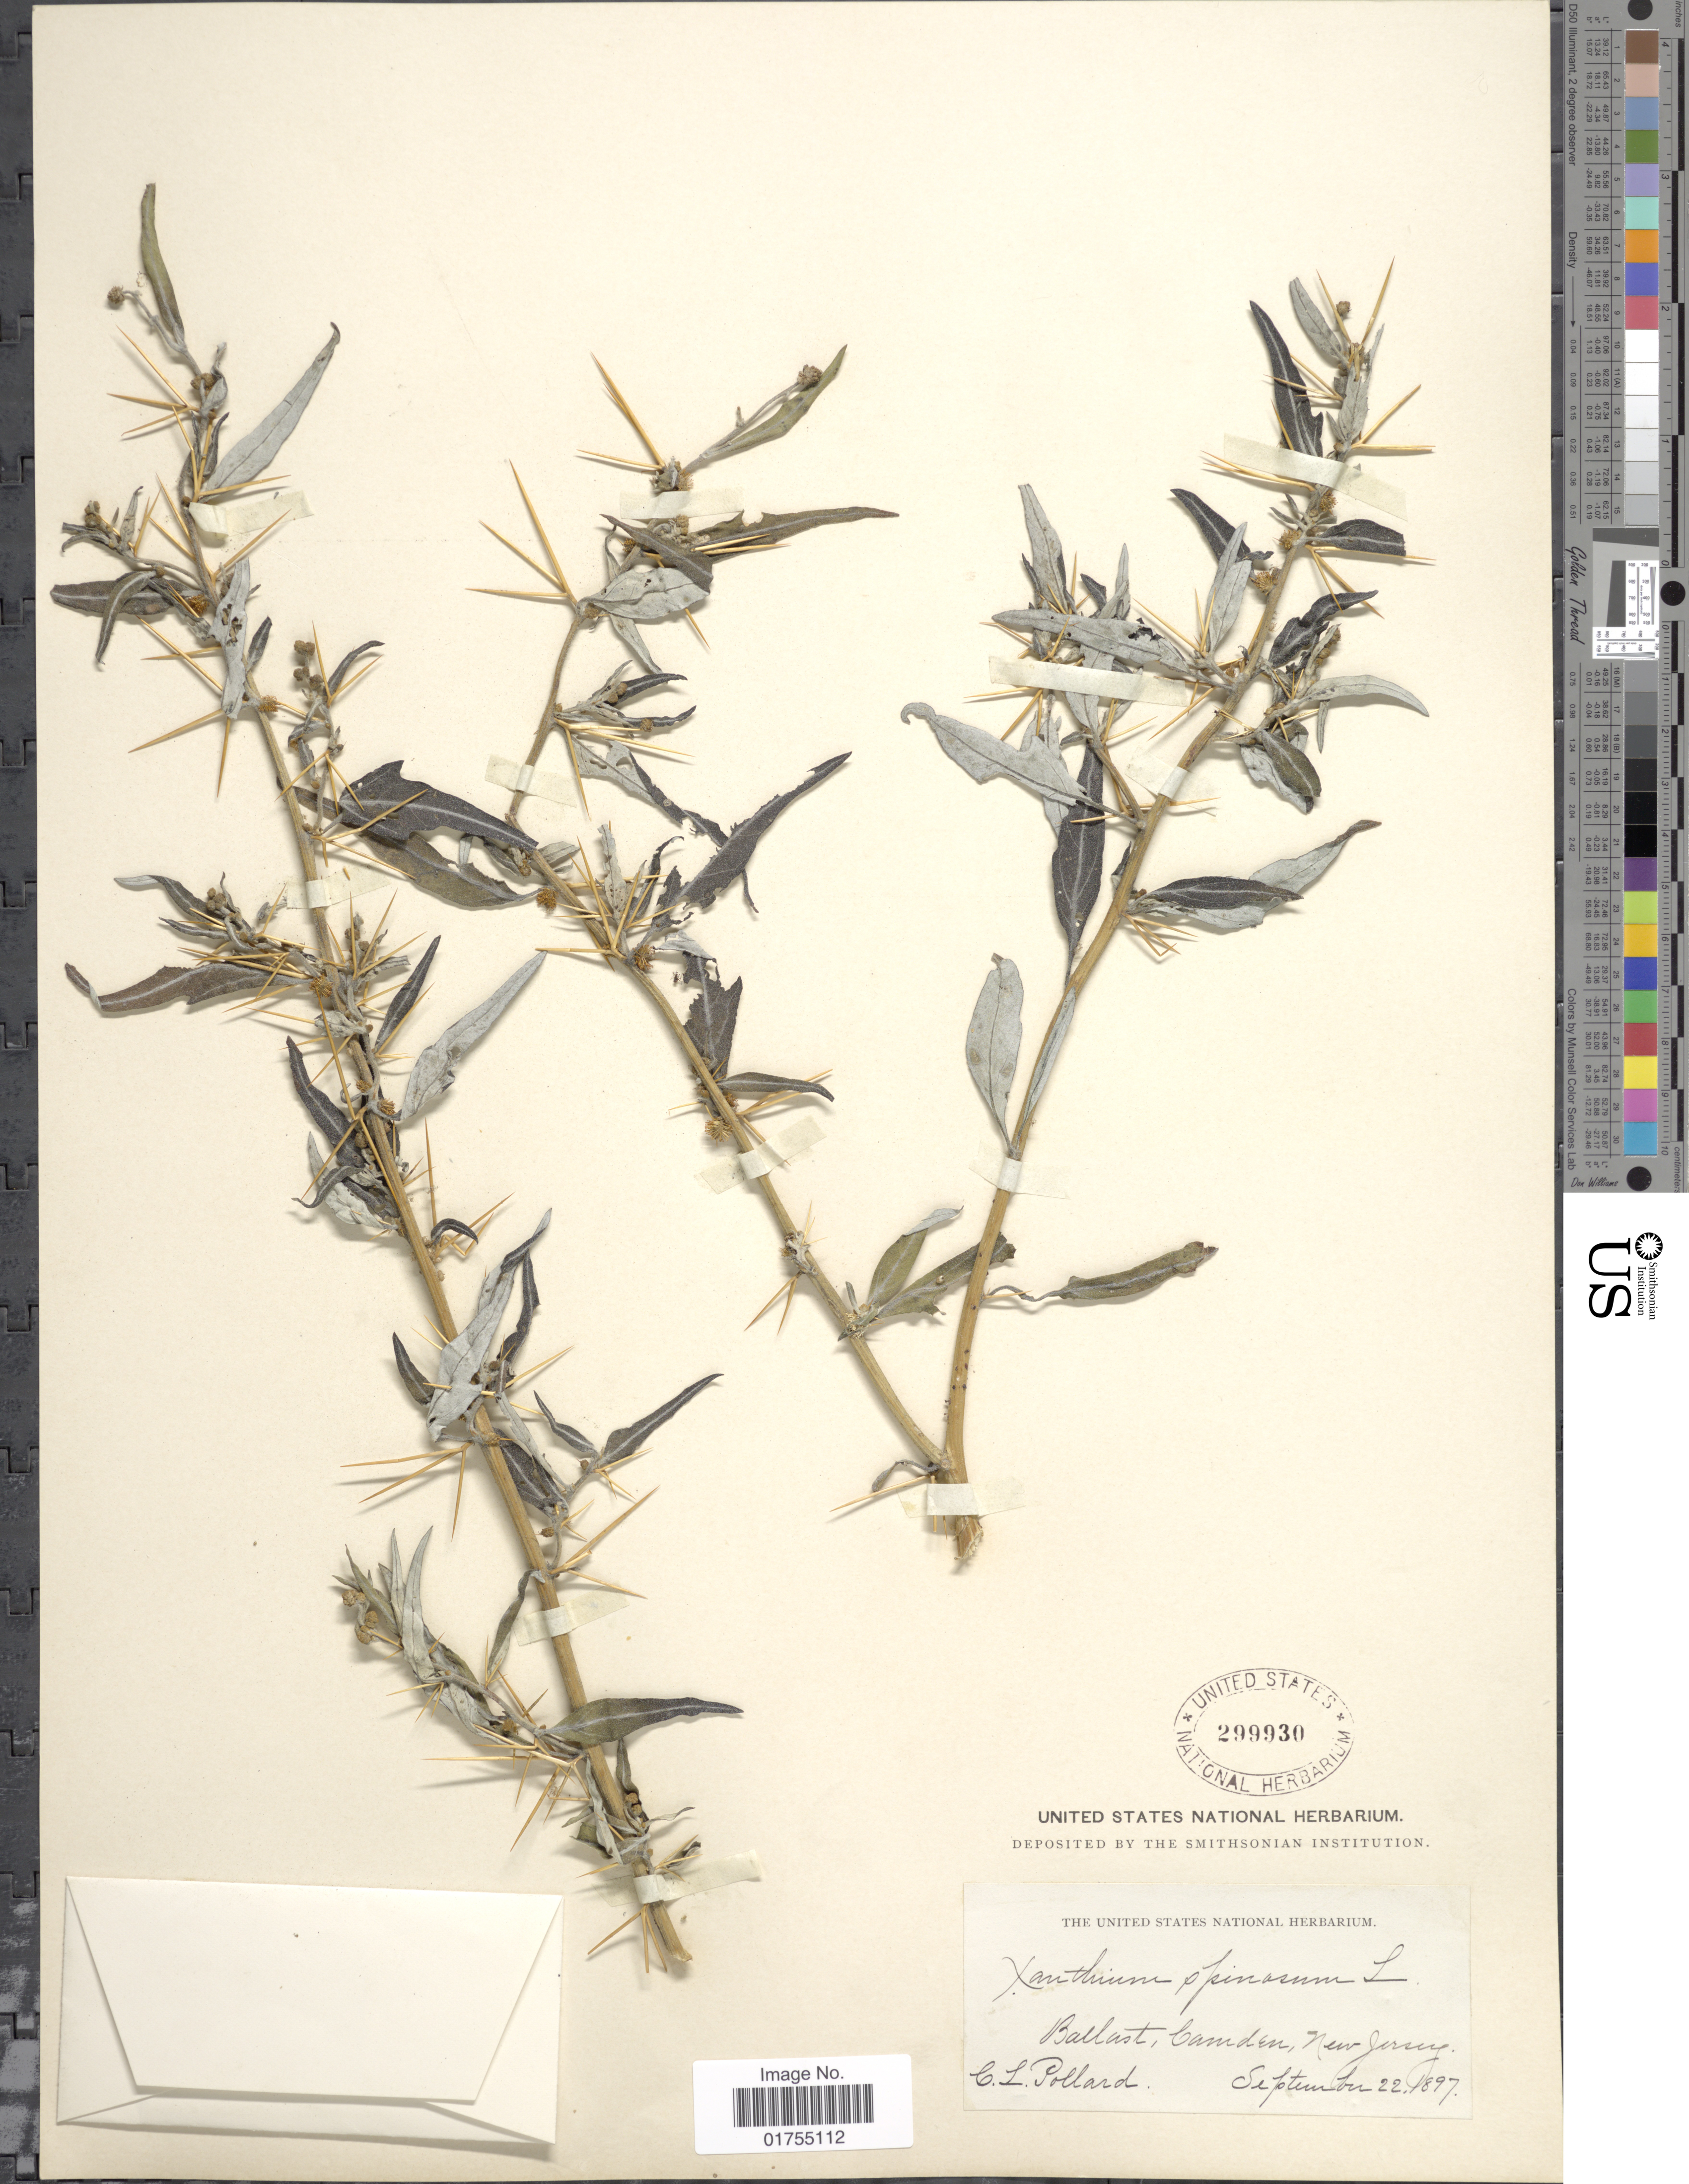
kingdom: Plantae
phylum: Tracheophyta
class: Magnoliopsida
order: Asterales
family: Asteraceae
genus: Xanthium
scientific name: Xanthium spinosum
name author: L.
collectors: C. L. Pollard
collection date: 1897-09-22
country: United States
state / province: New Jersey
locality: Ballast, Camden, New Jersey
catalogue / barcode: US 299930